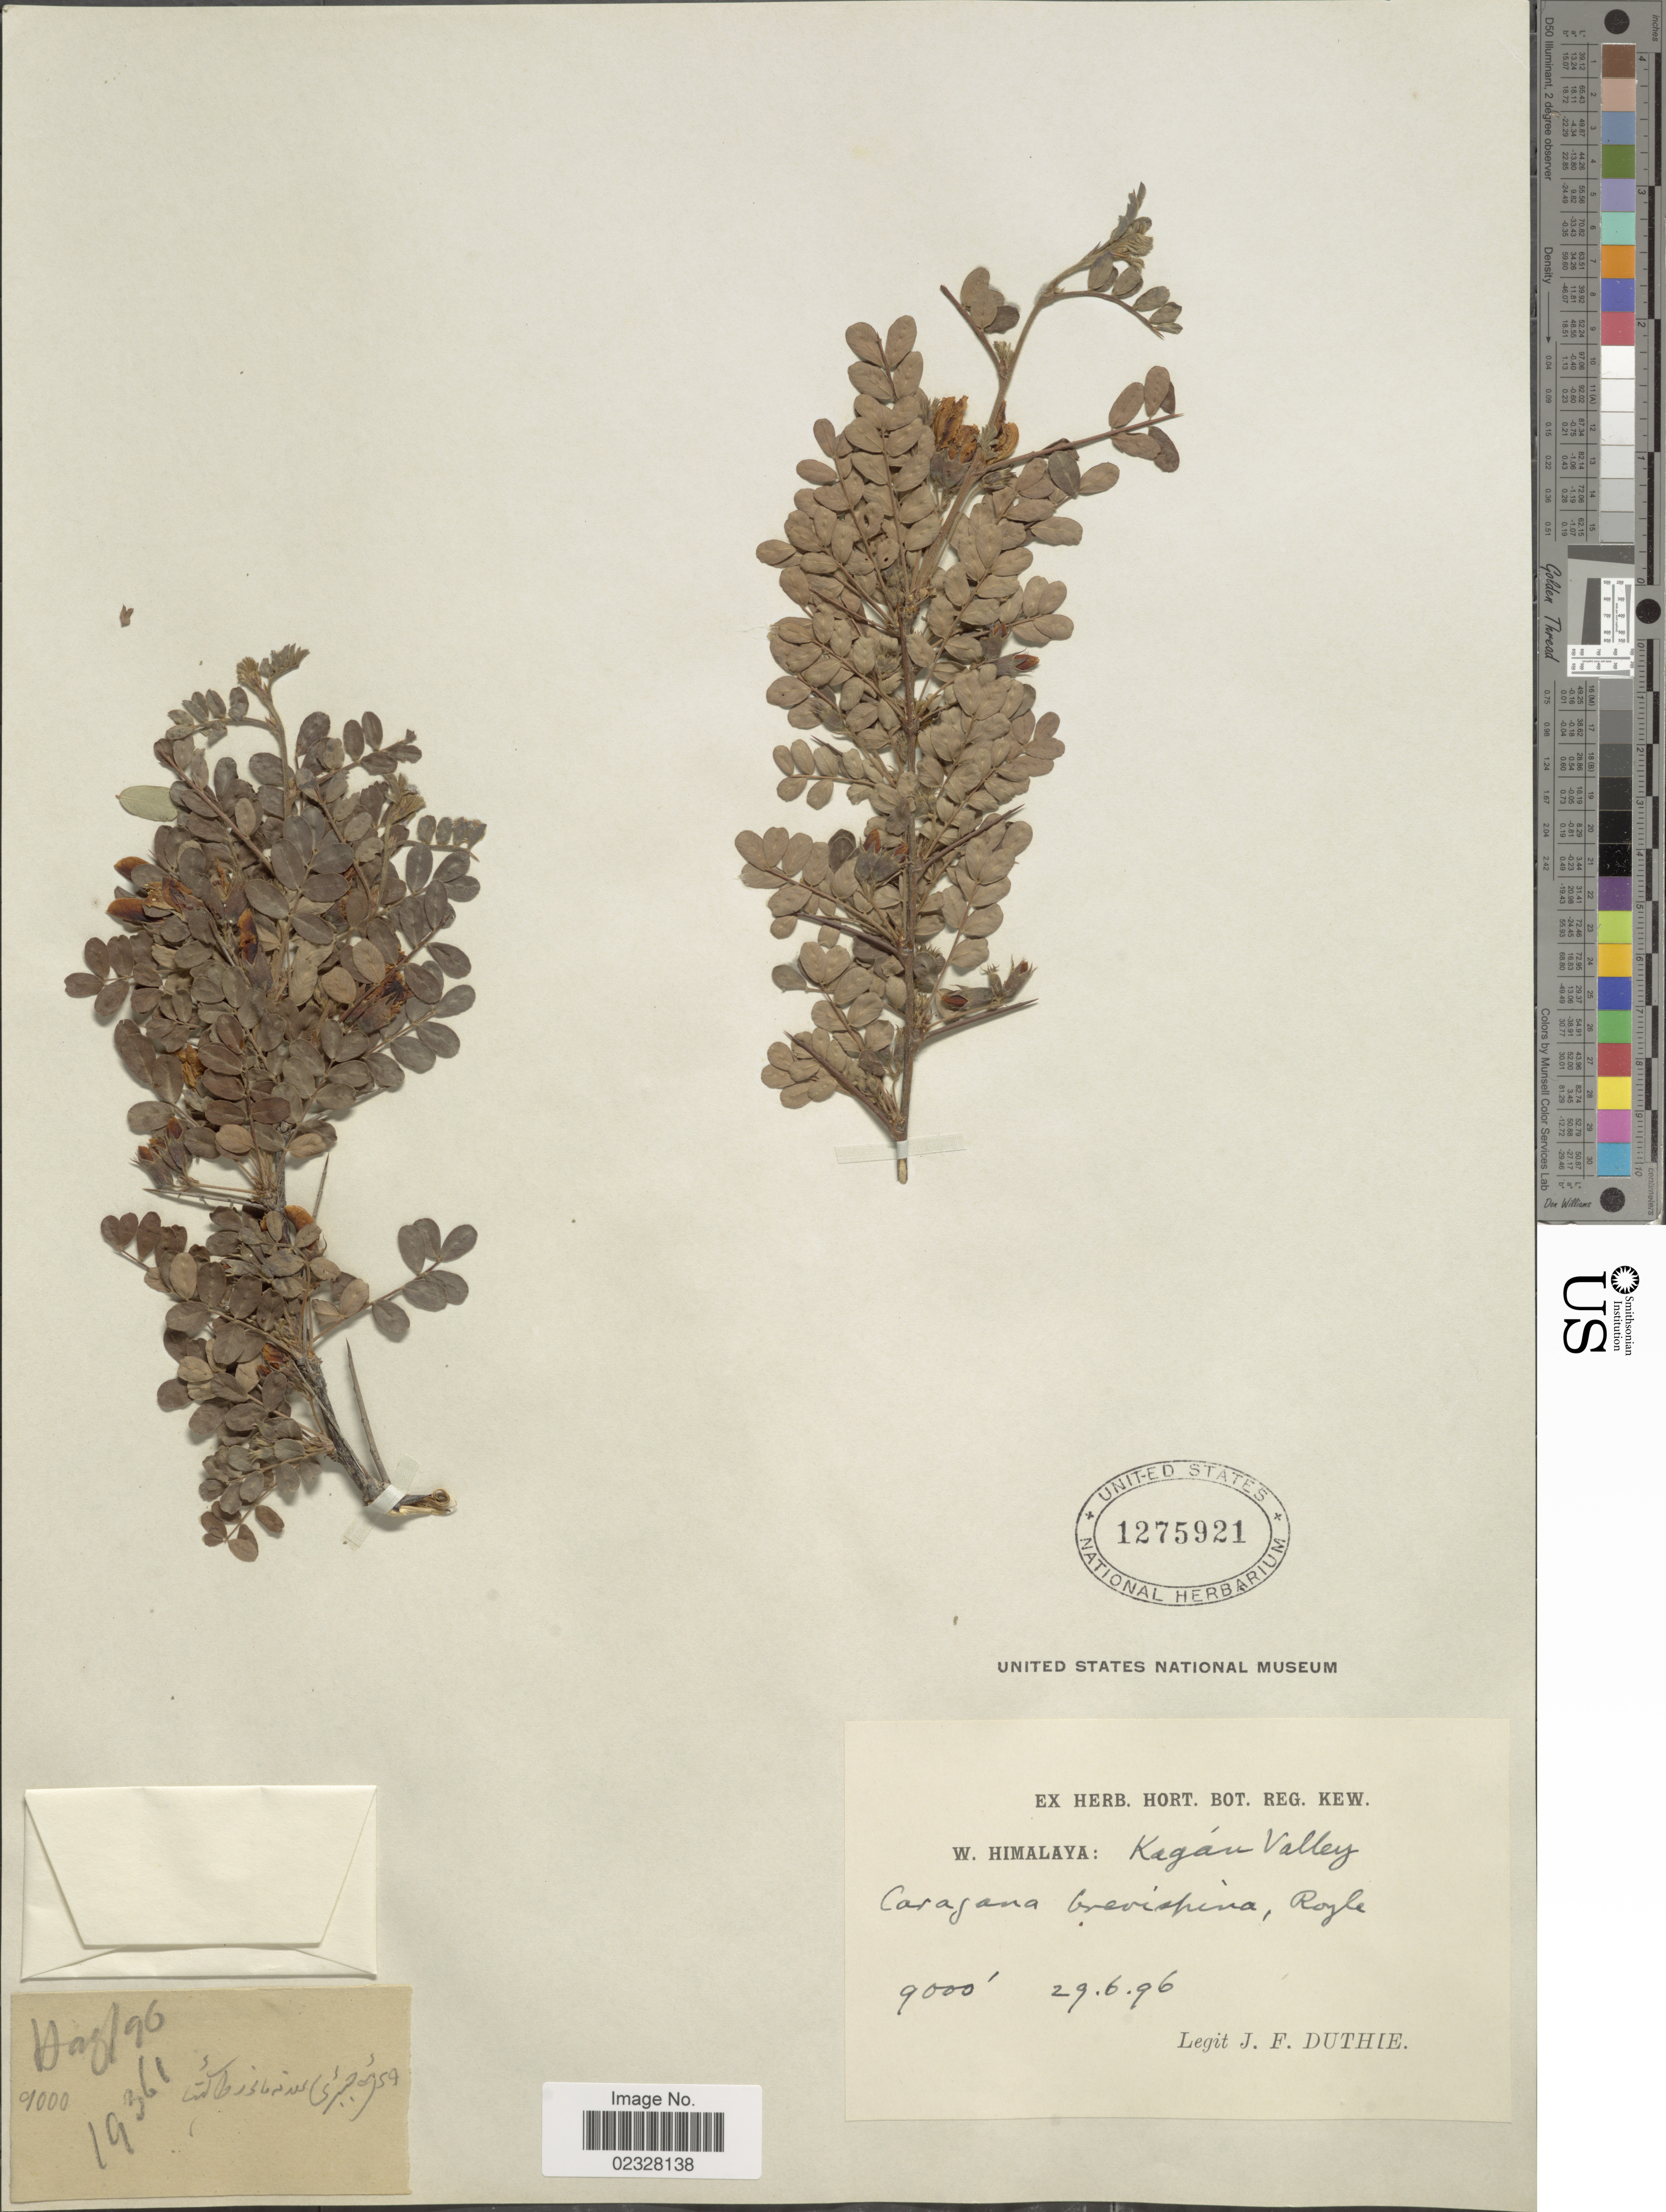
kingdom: Plantae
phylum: Tracheophyta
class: Magnoliopsida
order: Fabales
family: Fabaceae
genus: Caragana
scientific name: Caragana brevispina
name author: Benth.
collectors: J. F. Duthie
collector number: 19361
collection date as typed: Transcribed d/m/y: 29/6/96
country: Pakistan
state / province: Khyber Pakhtunkhwa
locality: W. Himalaya: Kagan Valley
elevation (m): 2743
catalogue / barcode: US 1275921